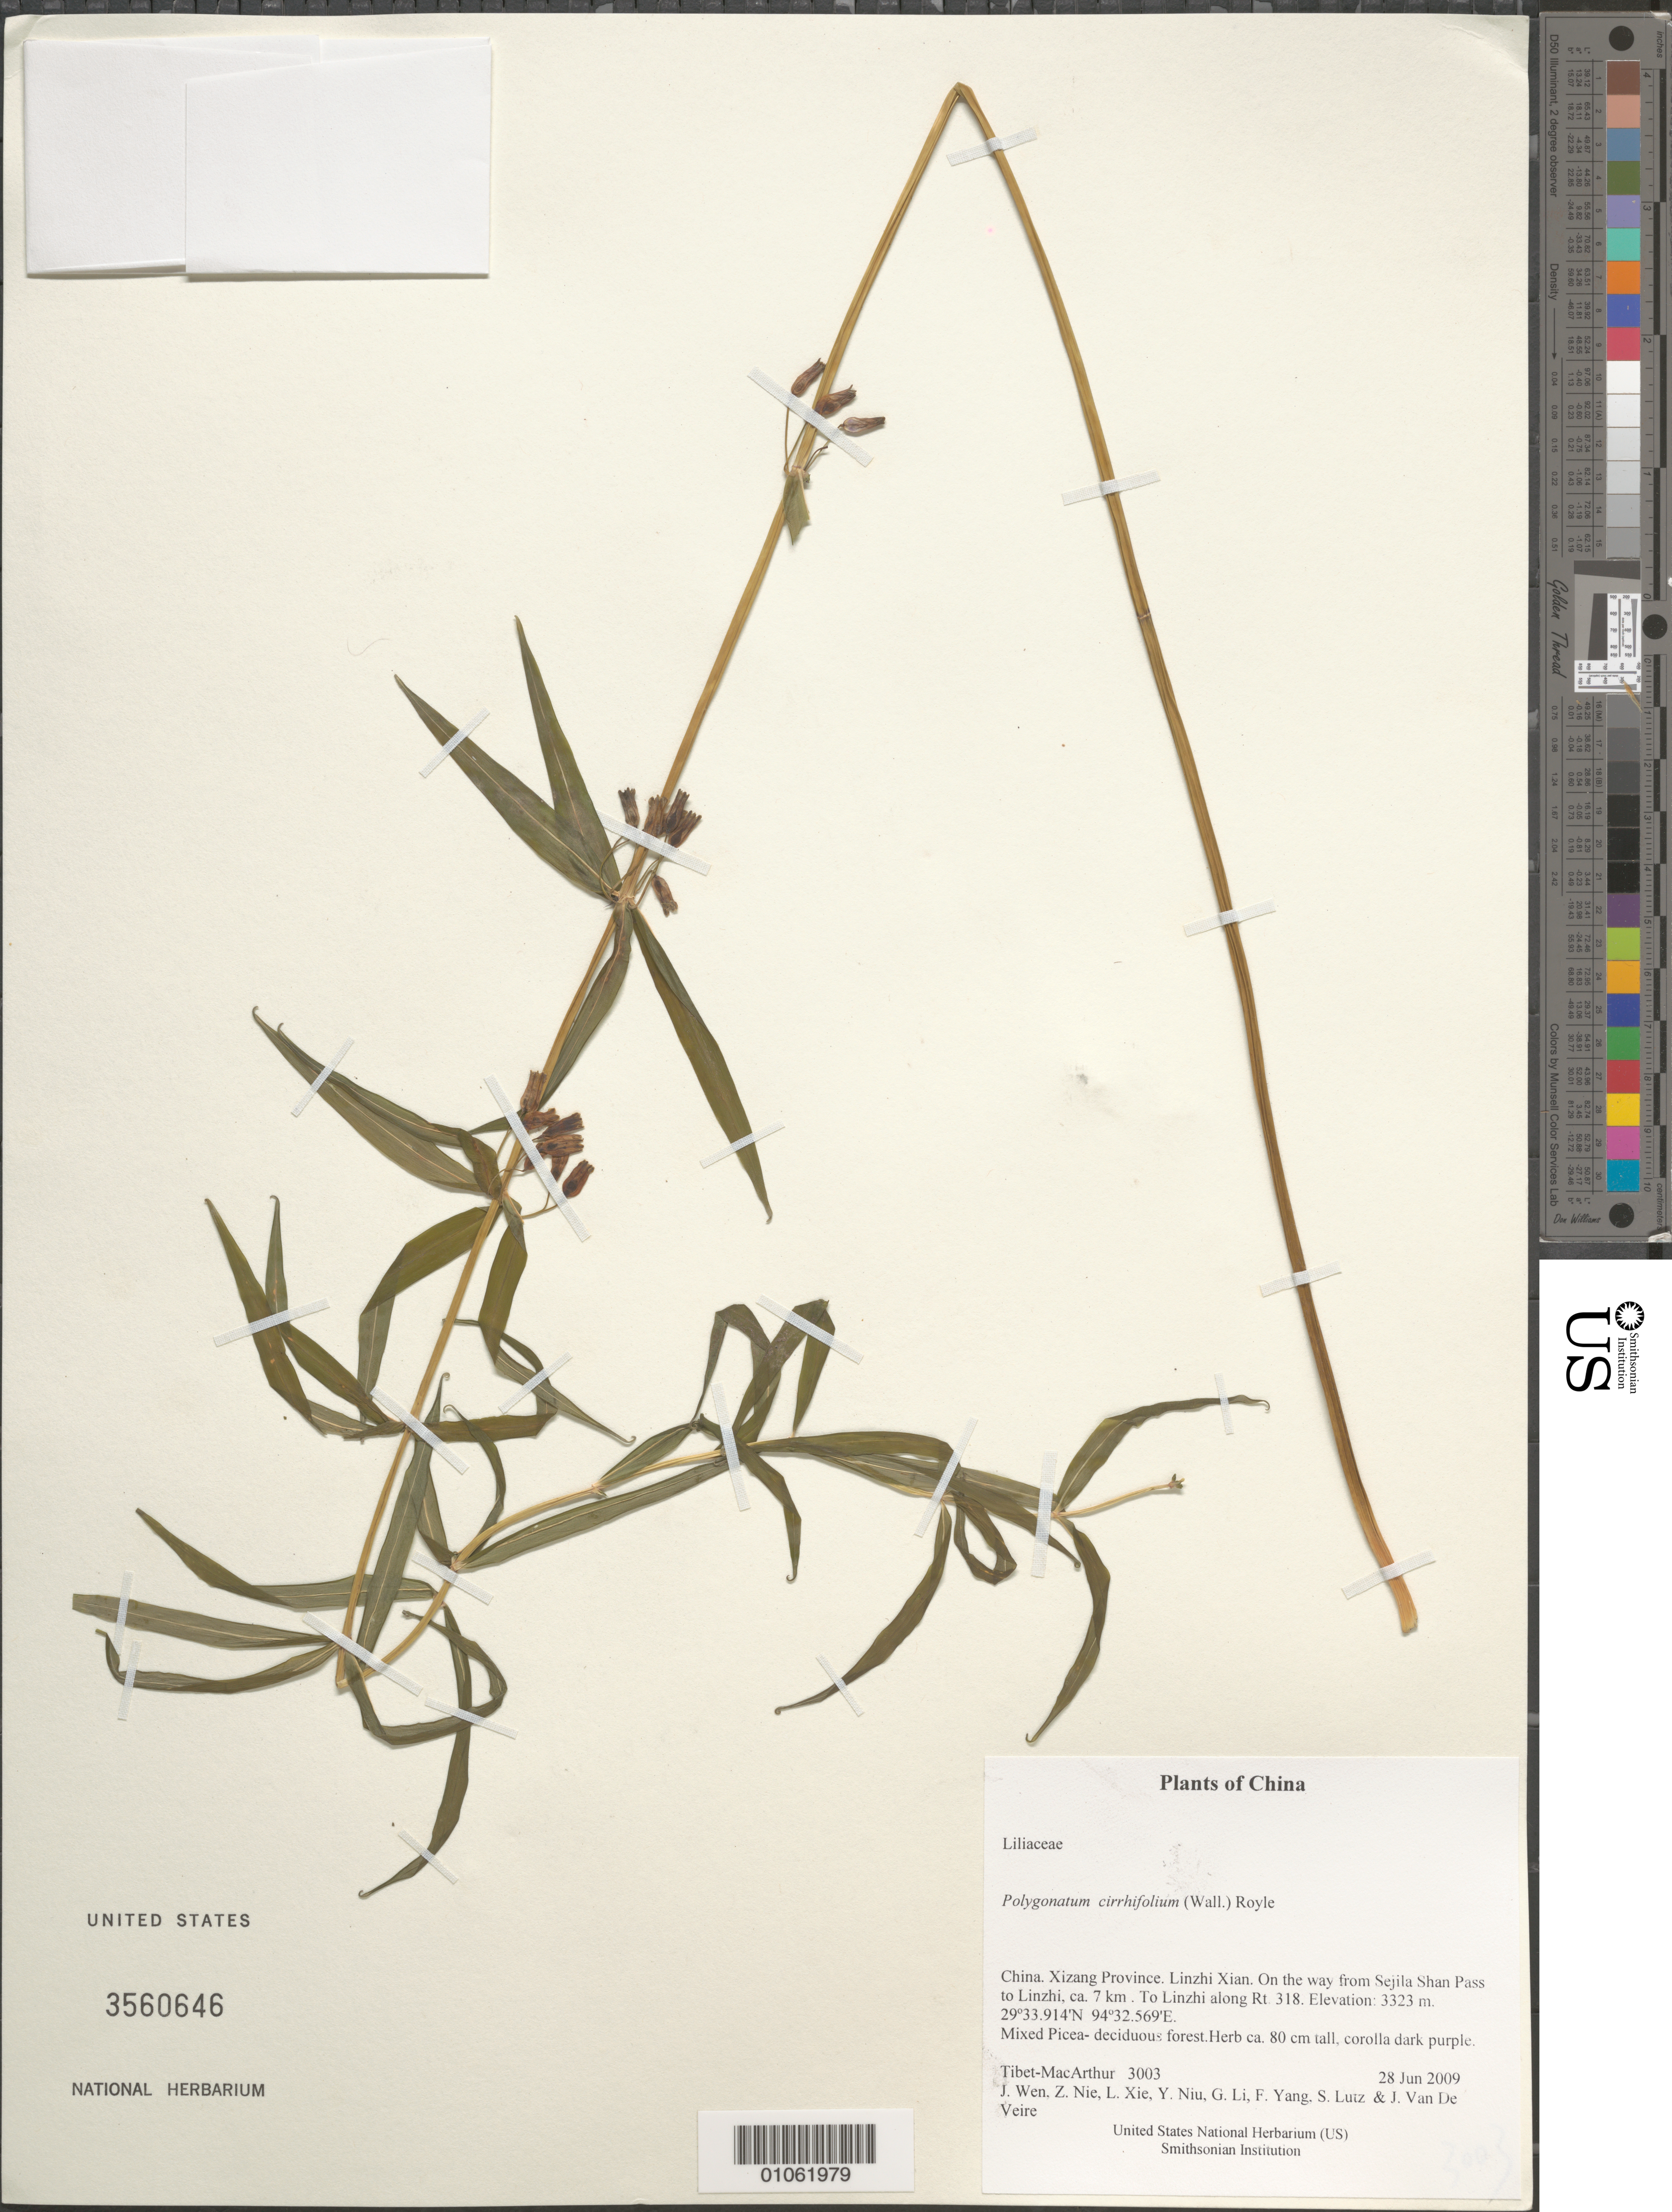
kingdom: Plantae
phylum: Tracheophyta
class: Liliopsida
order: Asparagales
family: Asparagaceae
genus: Polygonatum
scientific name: Polygonatum cirrhifolium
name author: (Wall.) Royle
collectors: Tibet-MacArthur, J. Wen, Z. Nie, L. Xie, Y. Niu, G. Li, F. Yang, S. Lutz & J. Van De Veire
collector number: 3003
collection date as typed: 28 Jun 2009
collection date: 2009-06-28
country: China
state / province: Xizang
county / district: Linzhi Xian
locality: On the way from Sejila Shan Pass to Linzhi, ca. 7 km . To Linzhi along Rt. 318.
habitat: Mixed Picea- deciduous forest.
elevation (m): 3323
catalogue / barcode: US 3560646